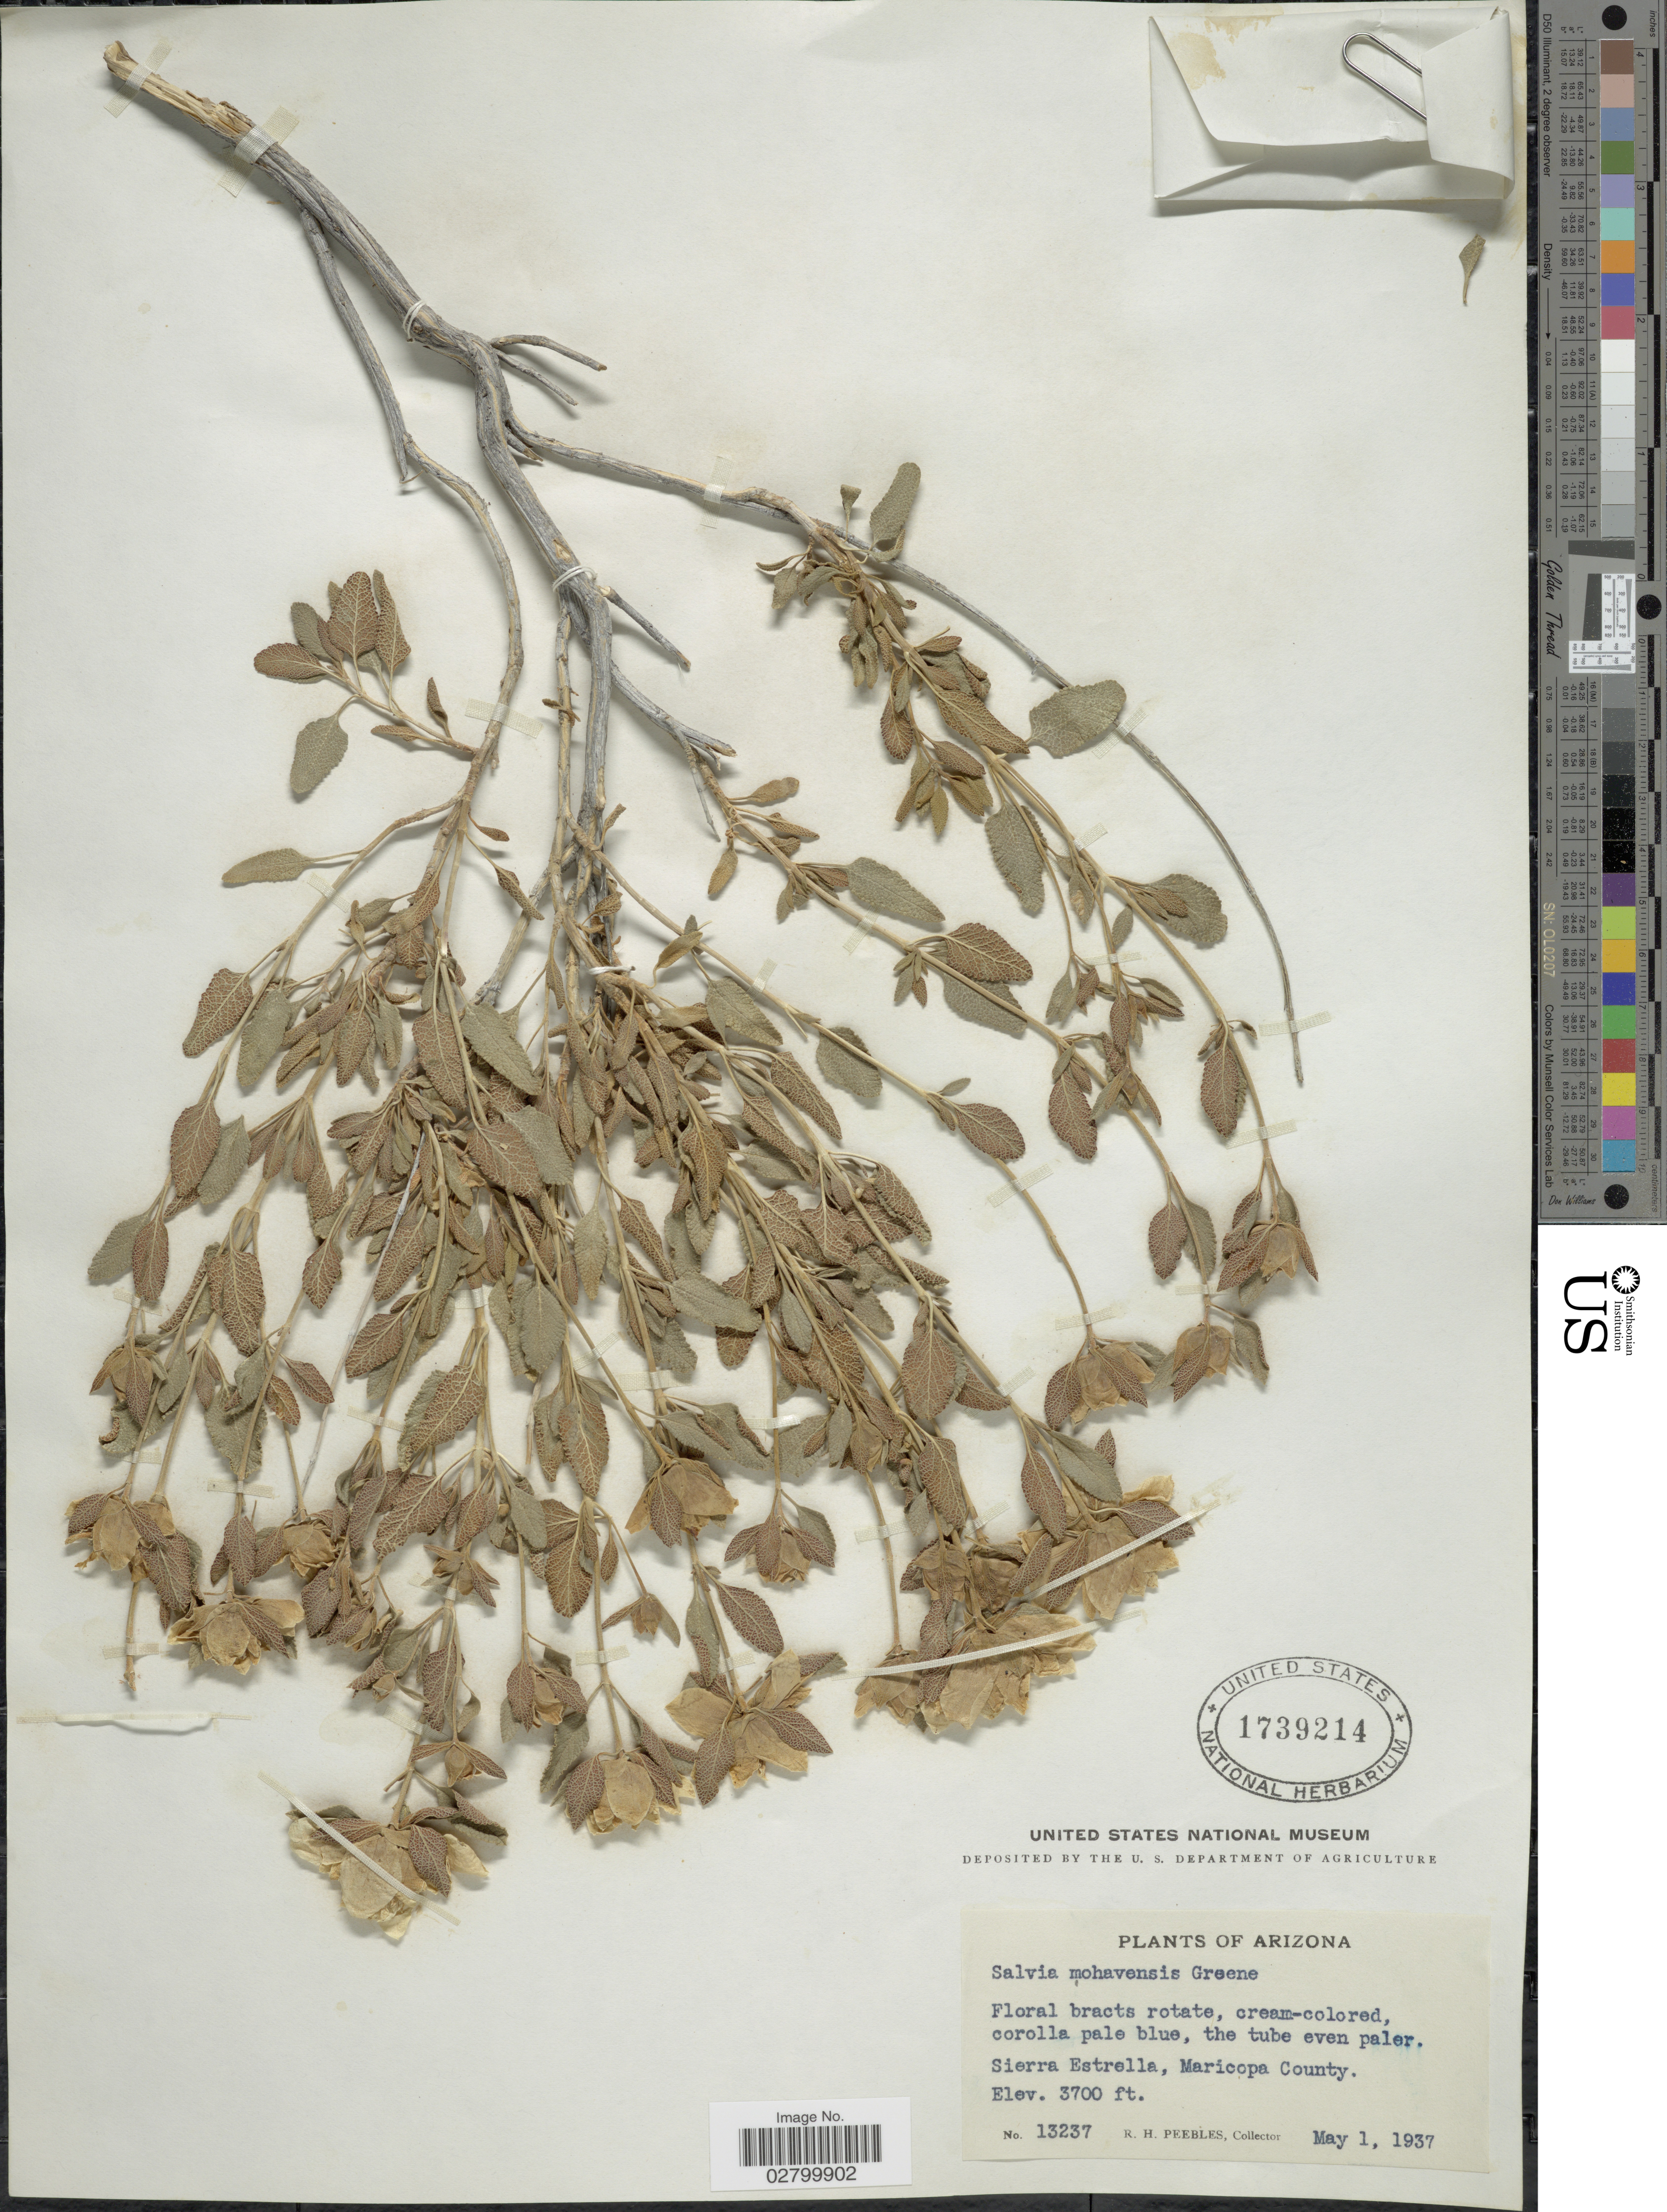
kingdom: Plantae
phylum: Tracheophyta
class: Magnoliopsida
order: Lamiales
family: Lamiaceae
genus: Salvia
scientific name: Salvia mohavensis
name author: Greene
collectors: R. H. Peebles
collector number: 13237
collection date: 1937-05-01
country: United States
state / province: Arizona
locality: Sierra Estrella, Maricopa County.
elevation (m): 1128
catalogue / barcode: US 1739214